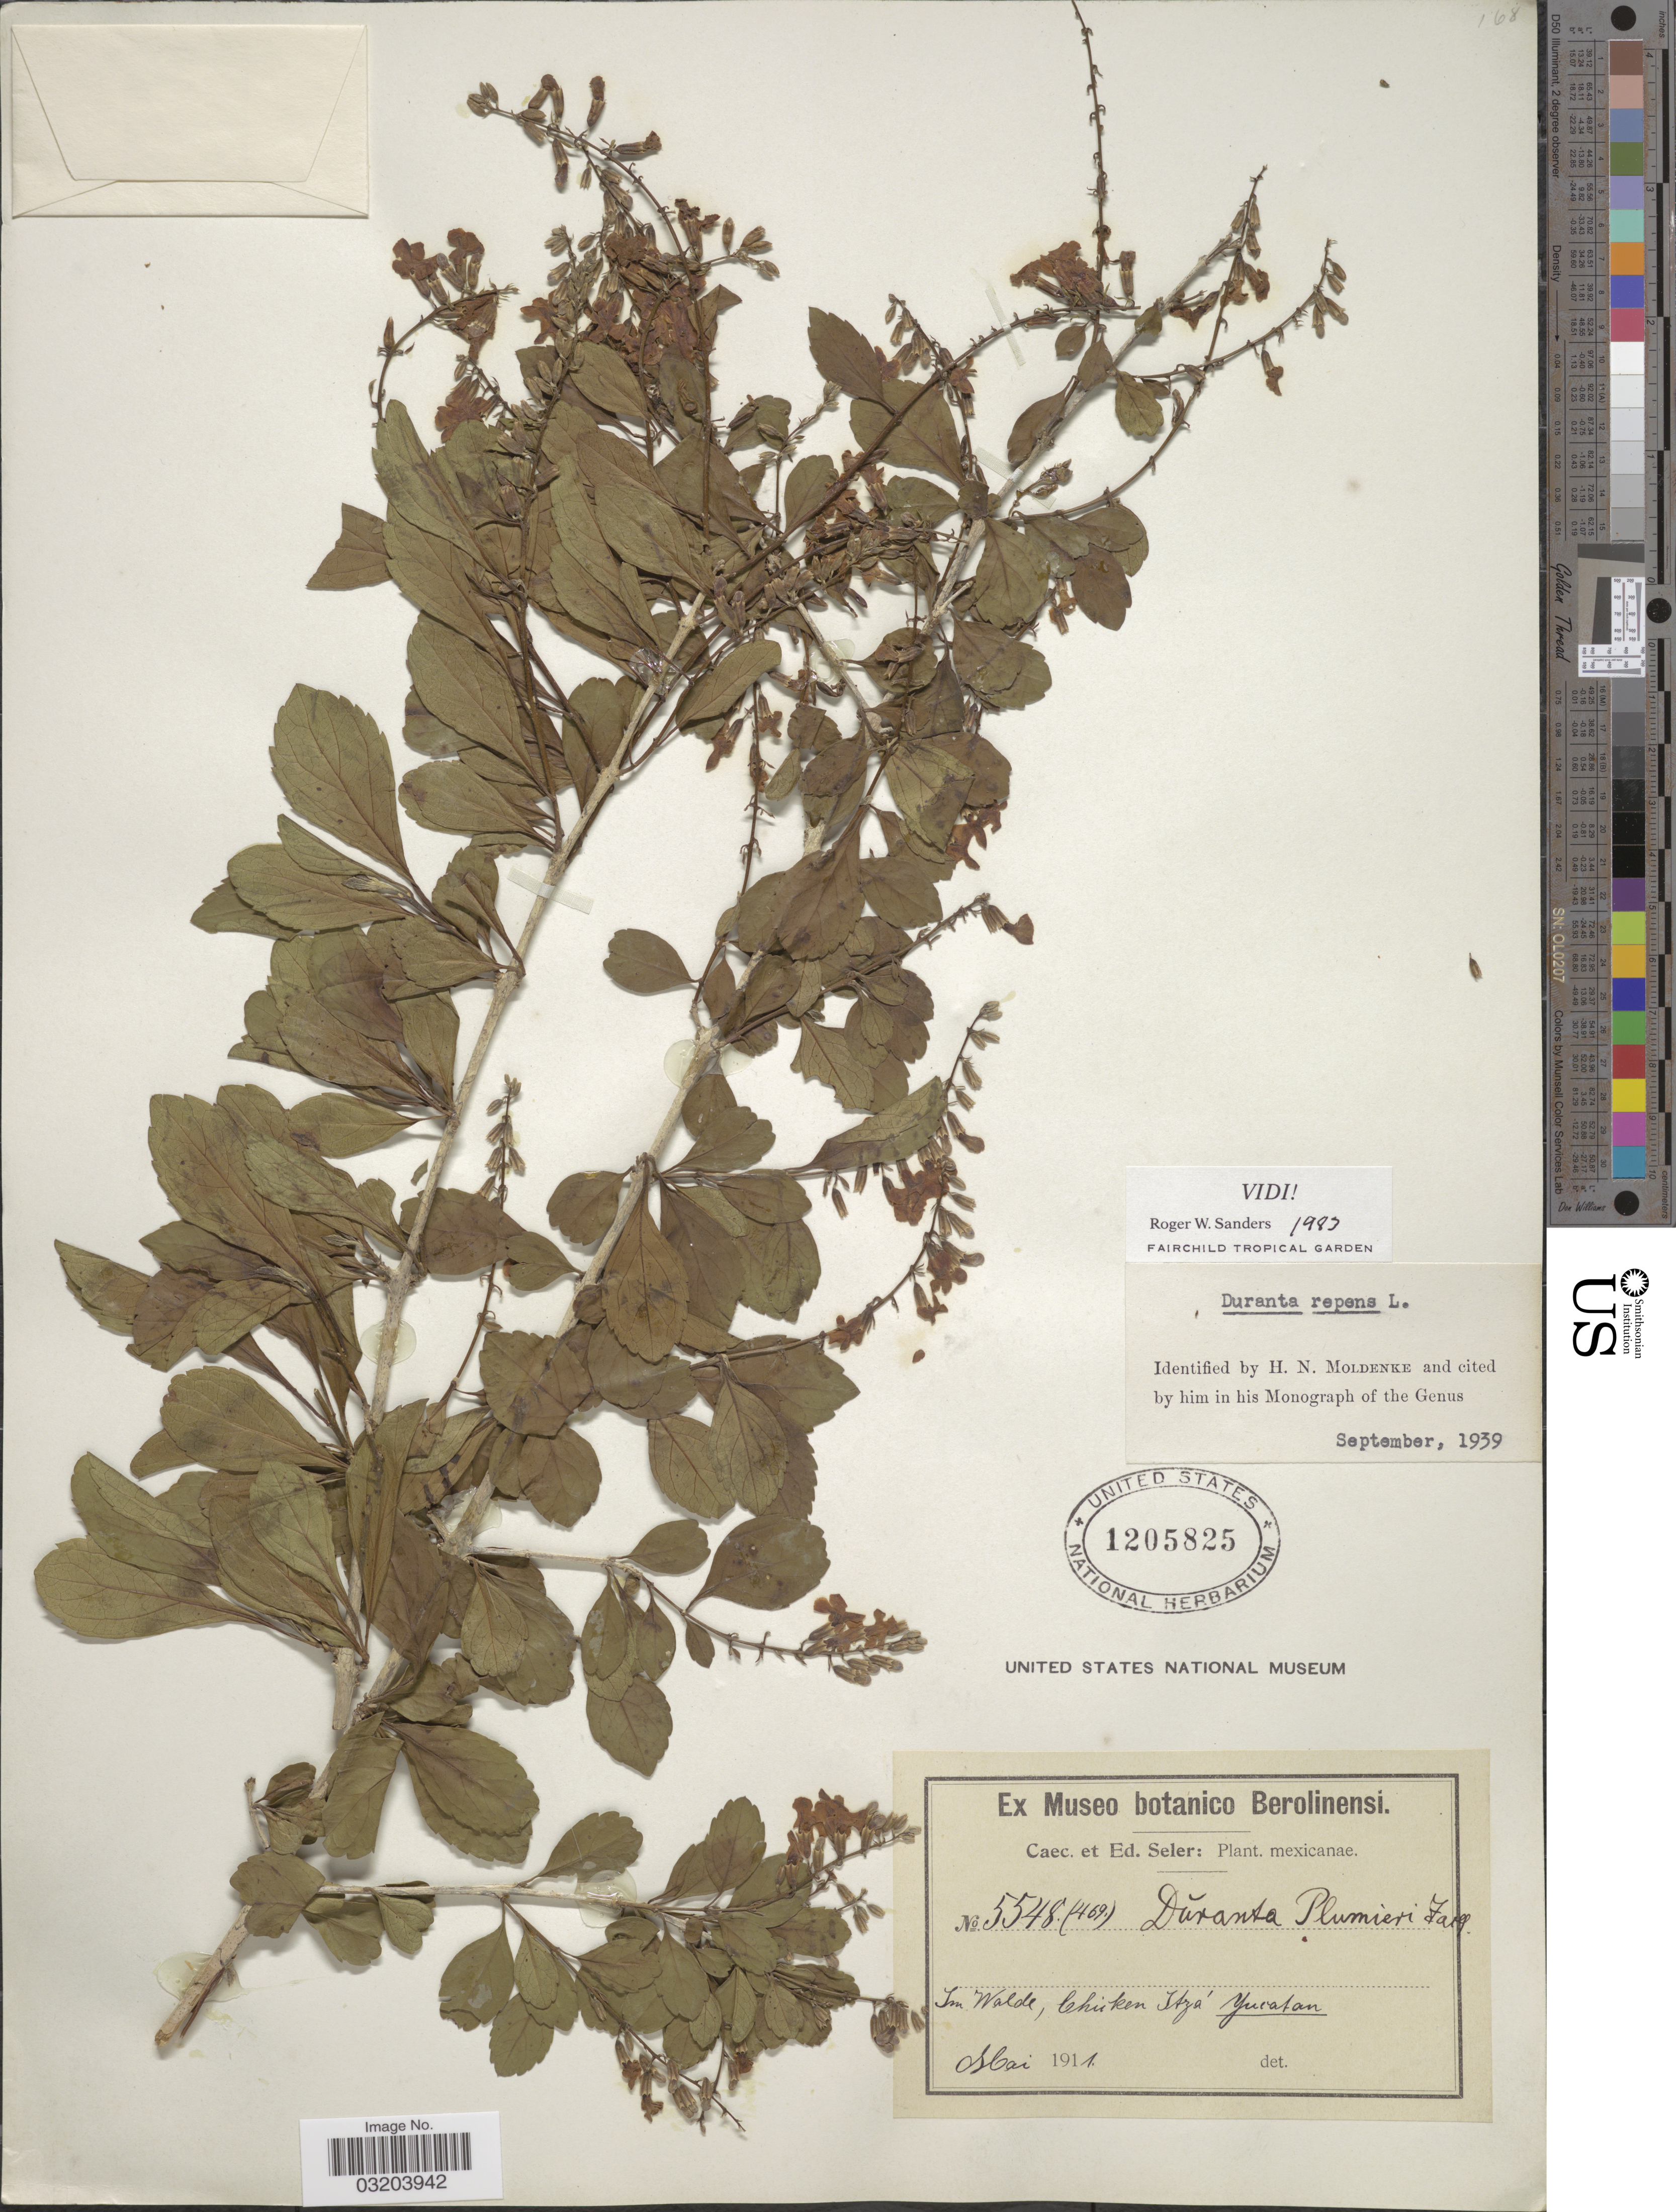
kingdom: Plantae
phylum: Tracheophyta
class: Magnoliopsida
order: Lamiales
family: Verbenaceae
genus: Duranta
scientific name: Duranta erecta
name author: L.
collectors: C. Seler & E. Seler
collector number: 5548(469)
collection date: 1911-05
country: Mexico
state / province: Yucatán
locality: Im Walde, Chicken Itzá.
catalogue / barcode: US 1205825